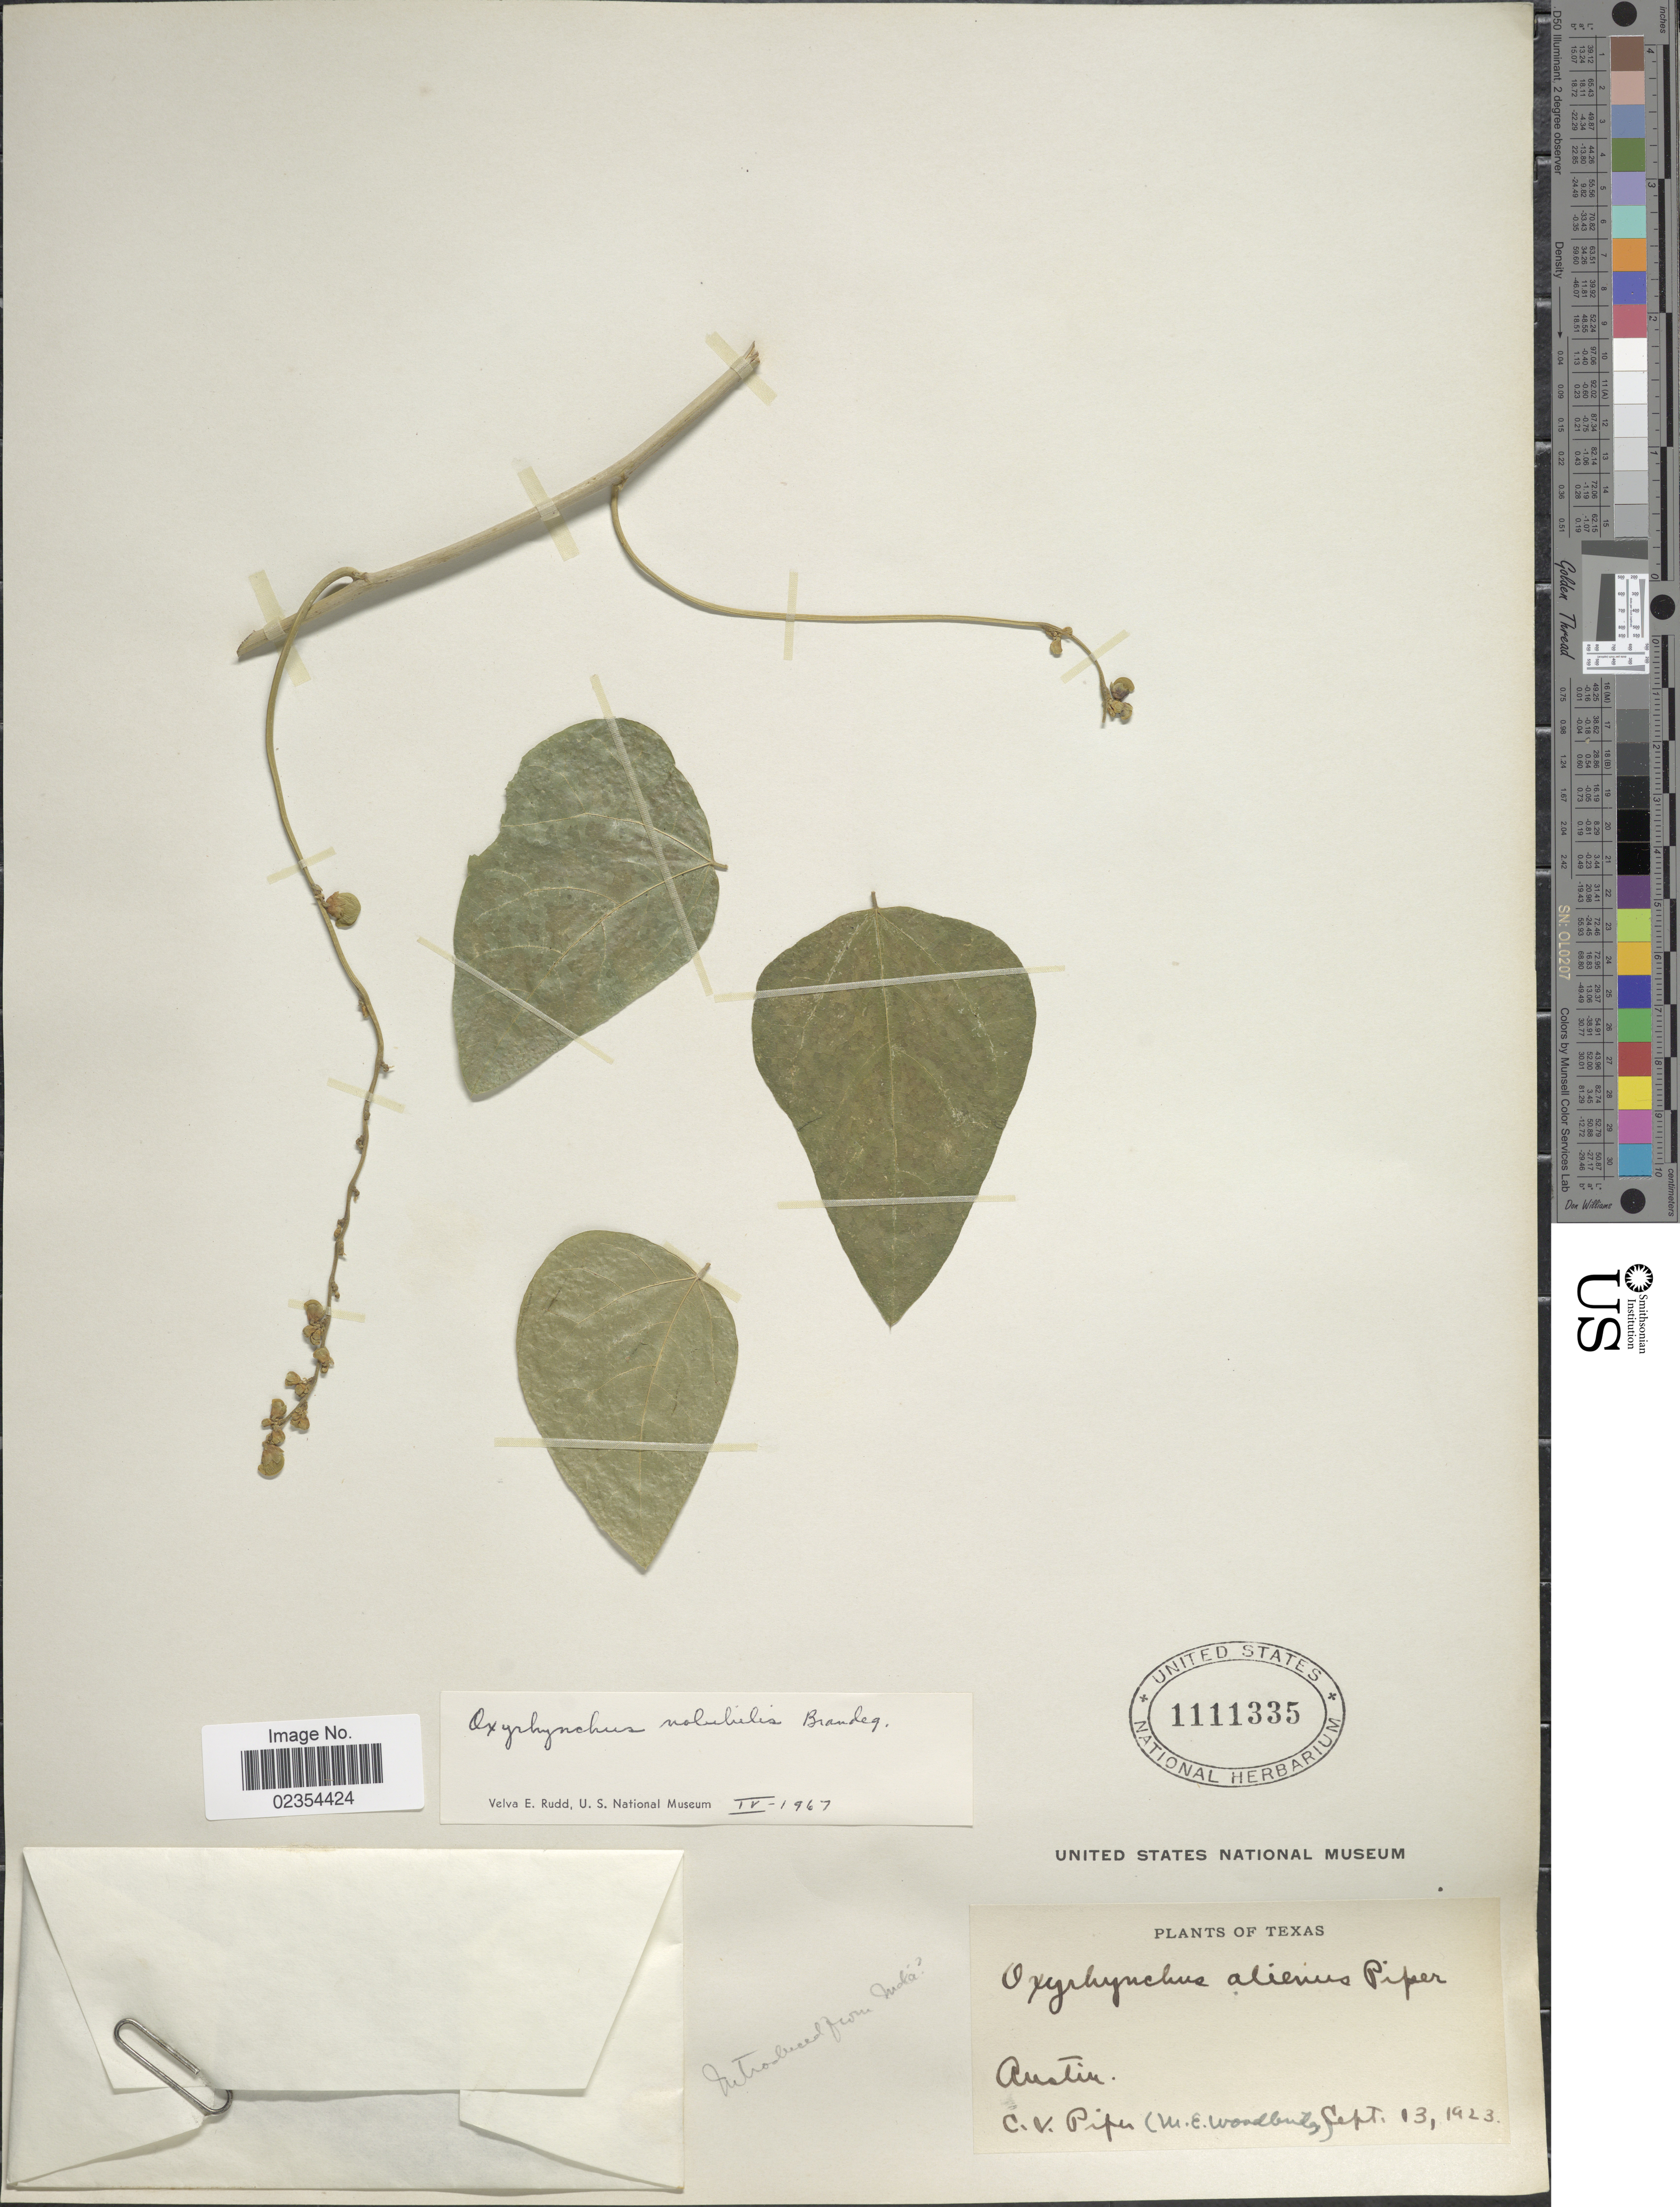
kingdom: Plantae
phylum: Tracheophyta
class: Magnoliopsida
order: Fabales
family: Fabaceae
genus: Oxyrhynchus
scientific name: Oxyrhynchus volubilis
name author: Brandegee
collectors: C. V. Piper & M. Woodbridge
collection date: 1923-09-13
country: United States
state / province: Texas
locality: Austin.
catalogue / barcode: US 1111335